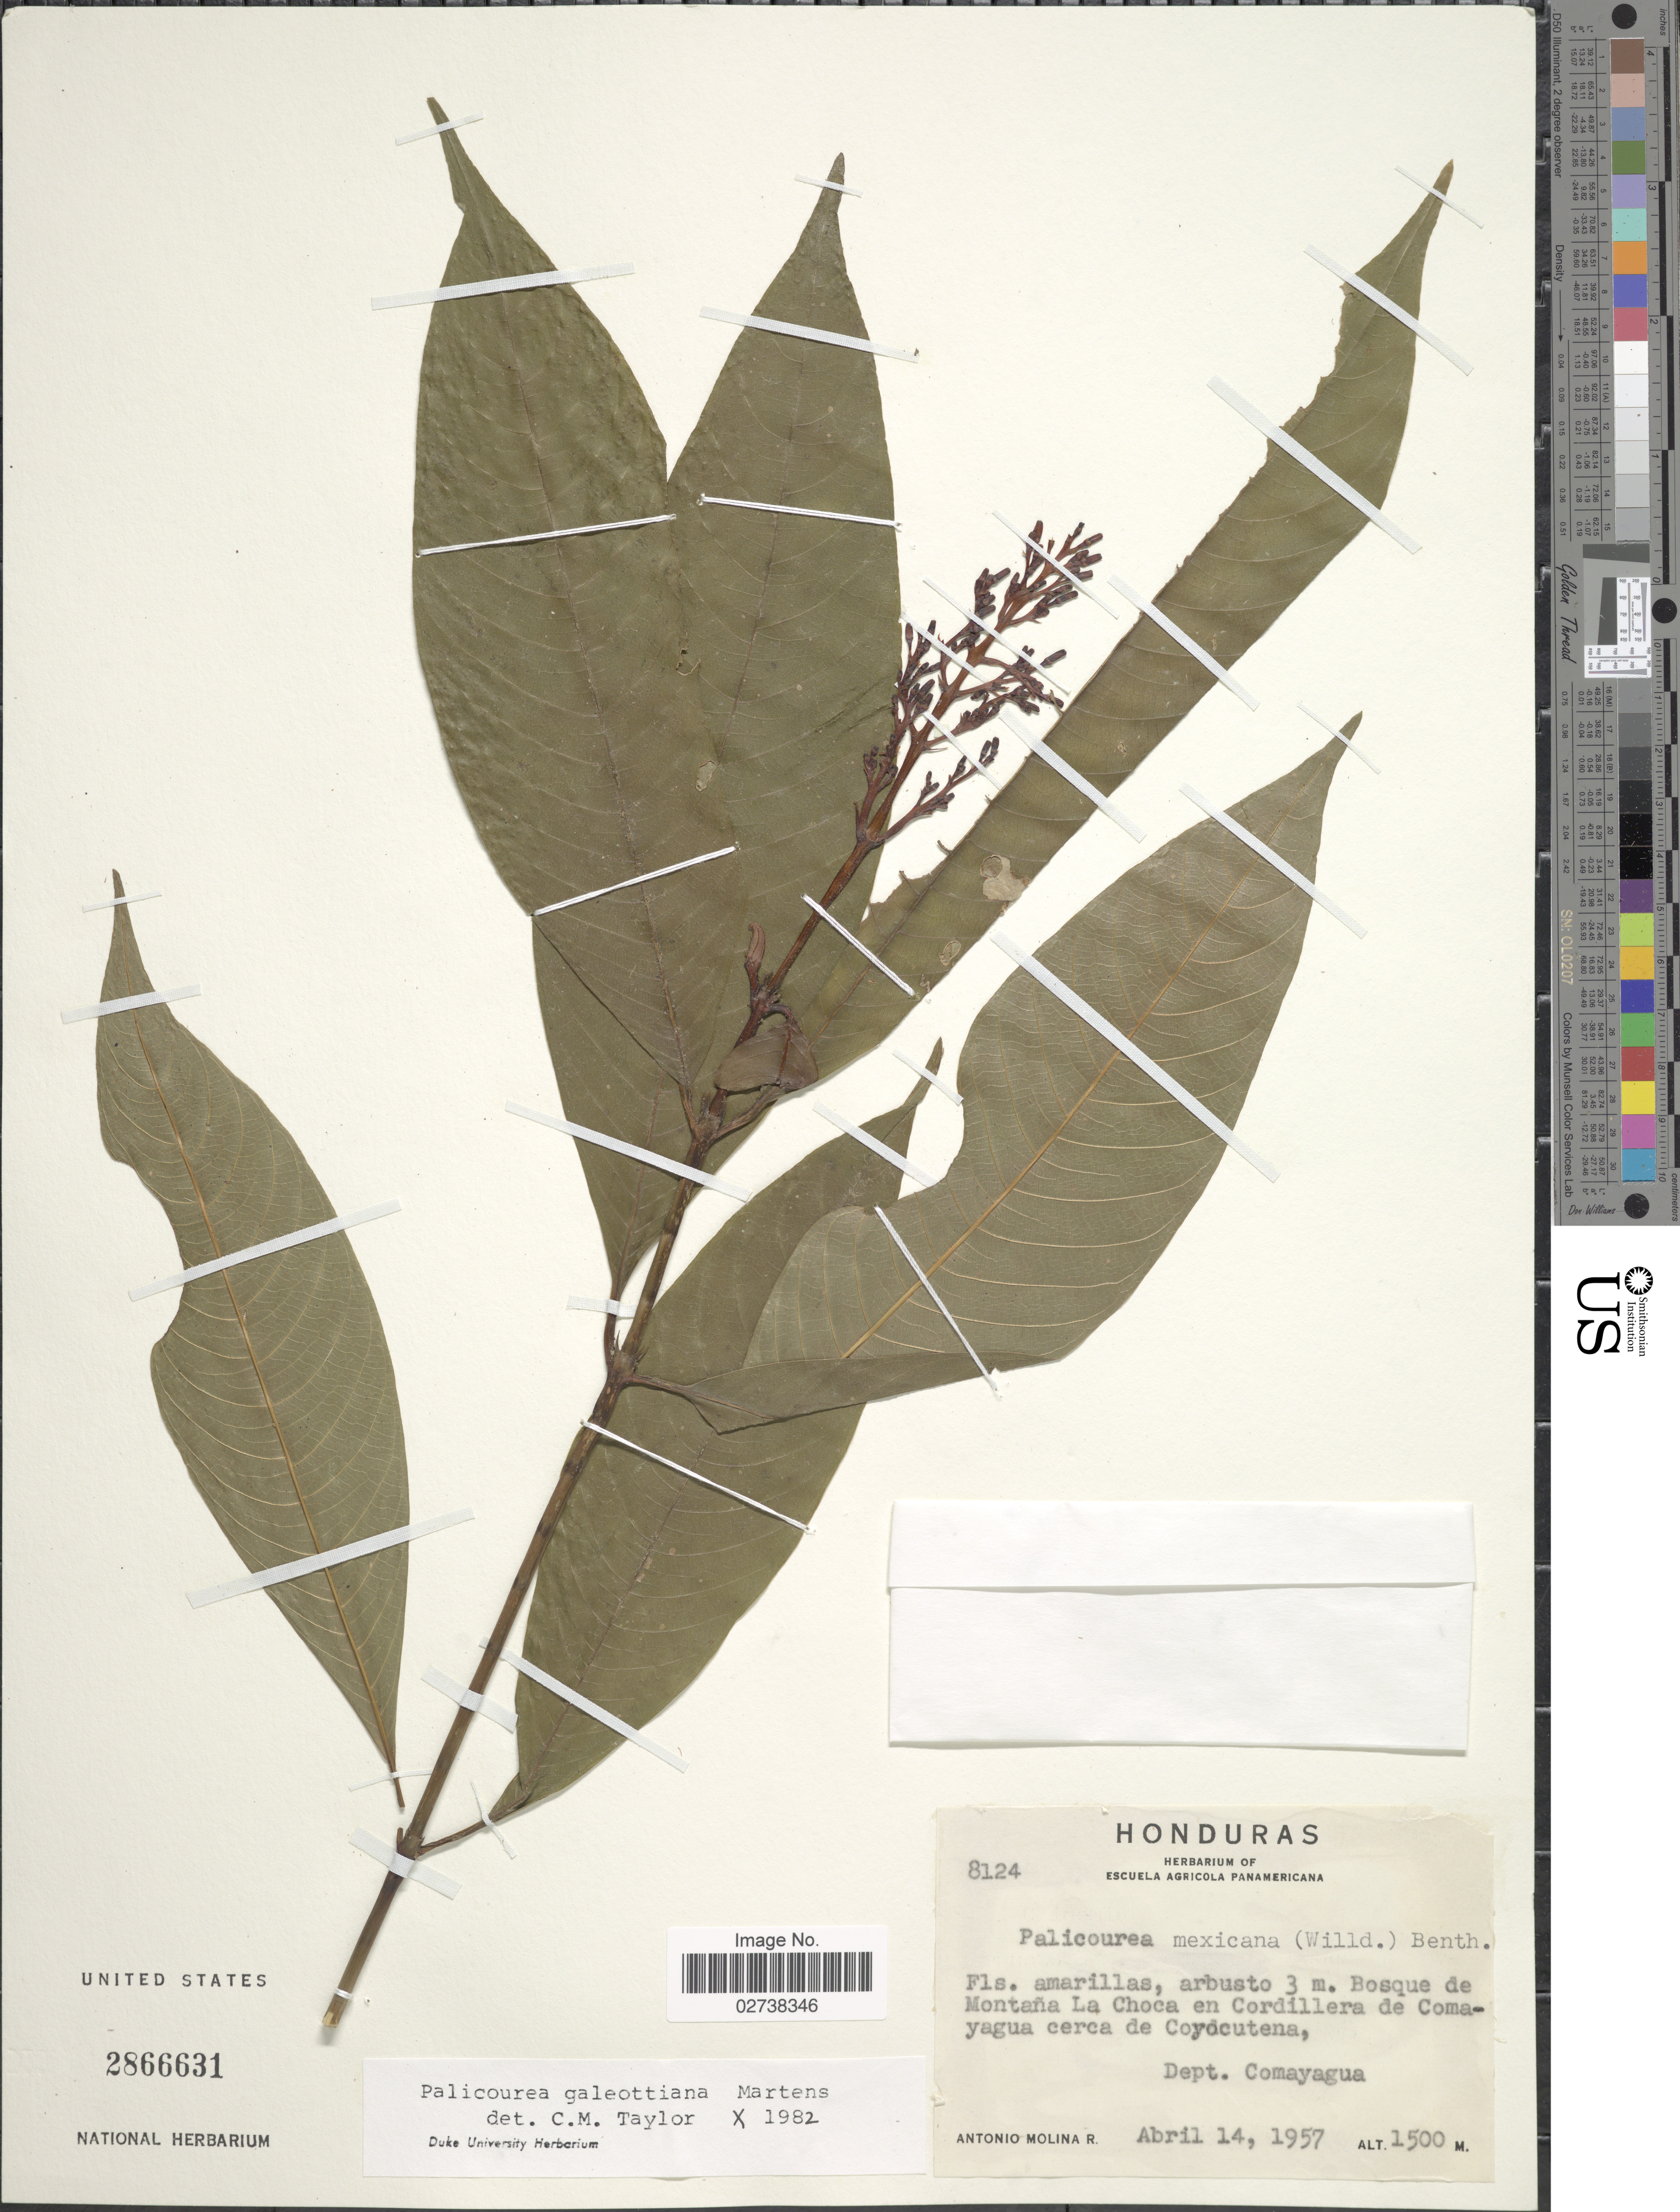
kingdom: Plantae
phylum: Tracheophyta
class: Magnoliopsida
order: Gentianales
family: Rubiaceae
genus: Palicourea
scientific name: Palicourea galeottiana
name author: M. Martens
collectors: A. Molina R.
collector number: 8124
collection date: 1957-04-14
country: Honduras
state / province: Comayagua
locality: Bosque de Montana La Choca en Cordillera de Comayagua cerca de Coyocutena, Dept. Comayagua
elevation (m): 1500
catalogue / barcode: US 2866631